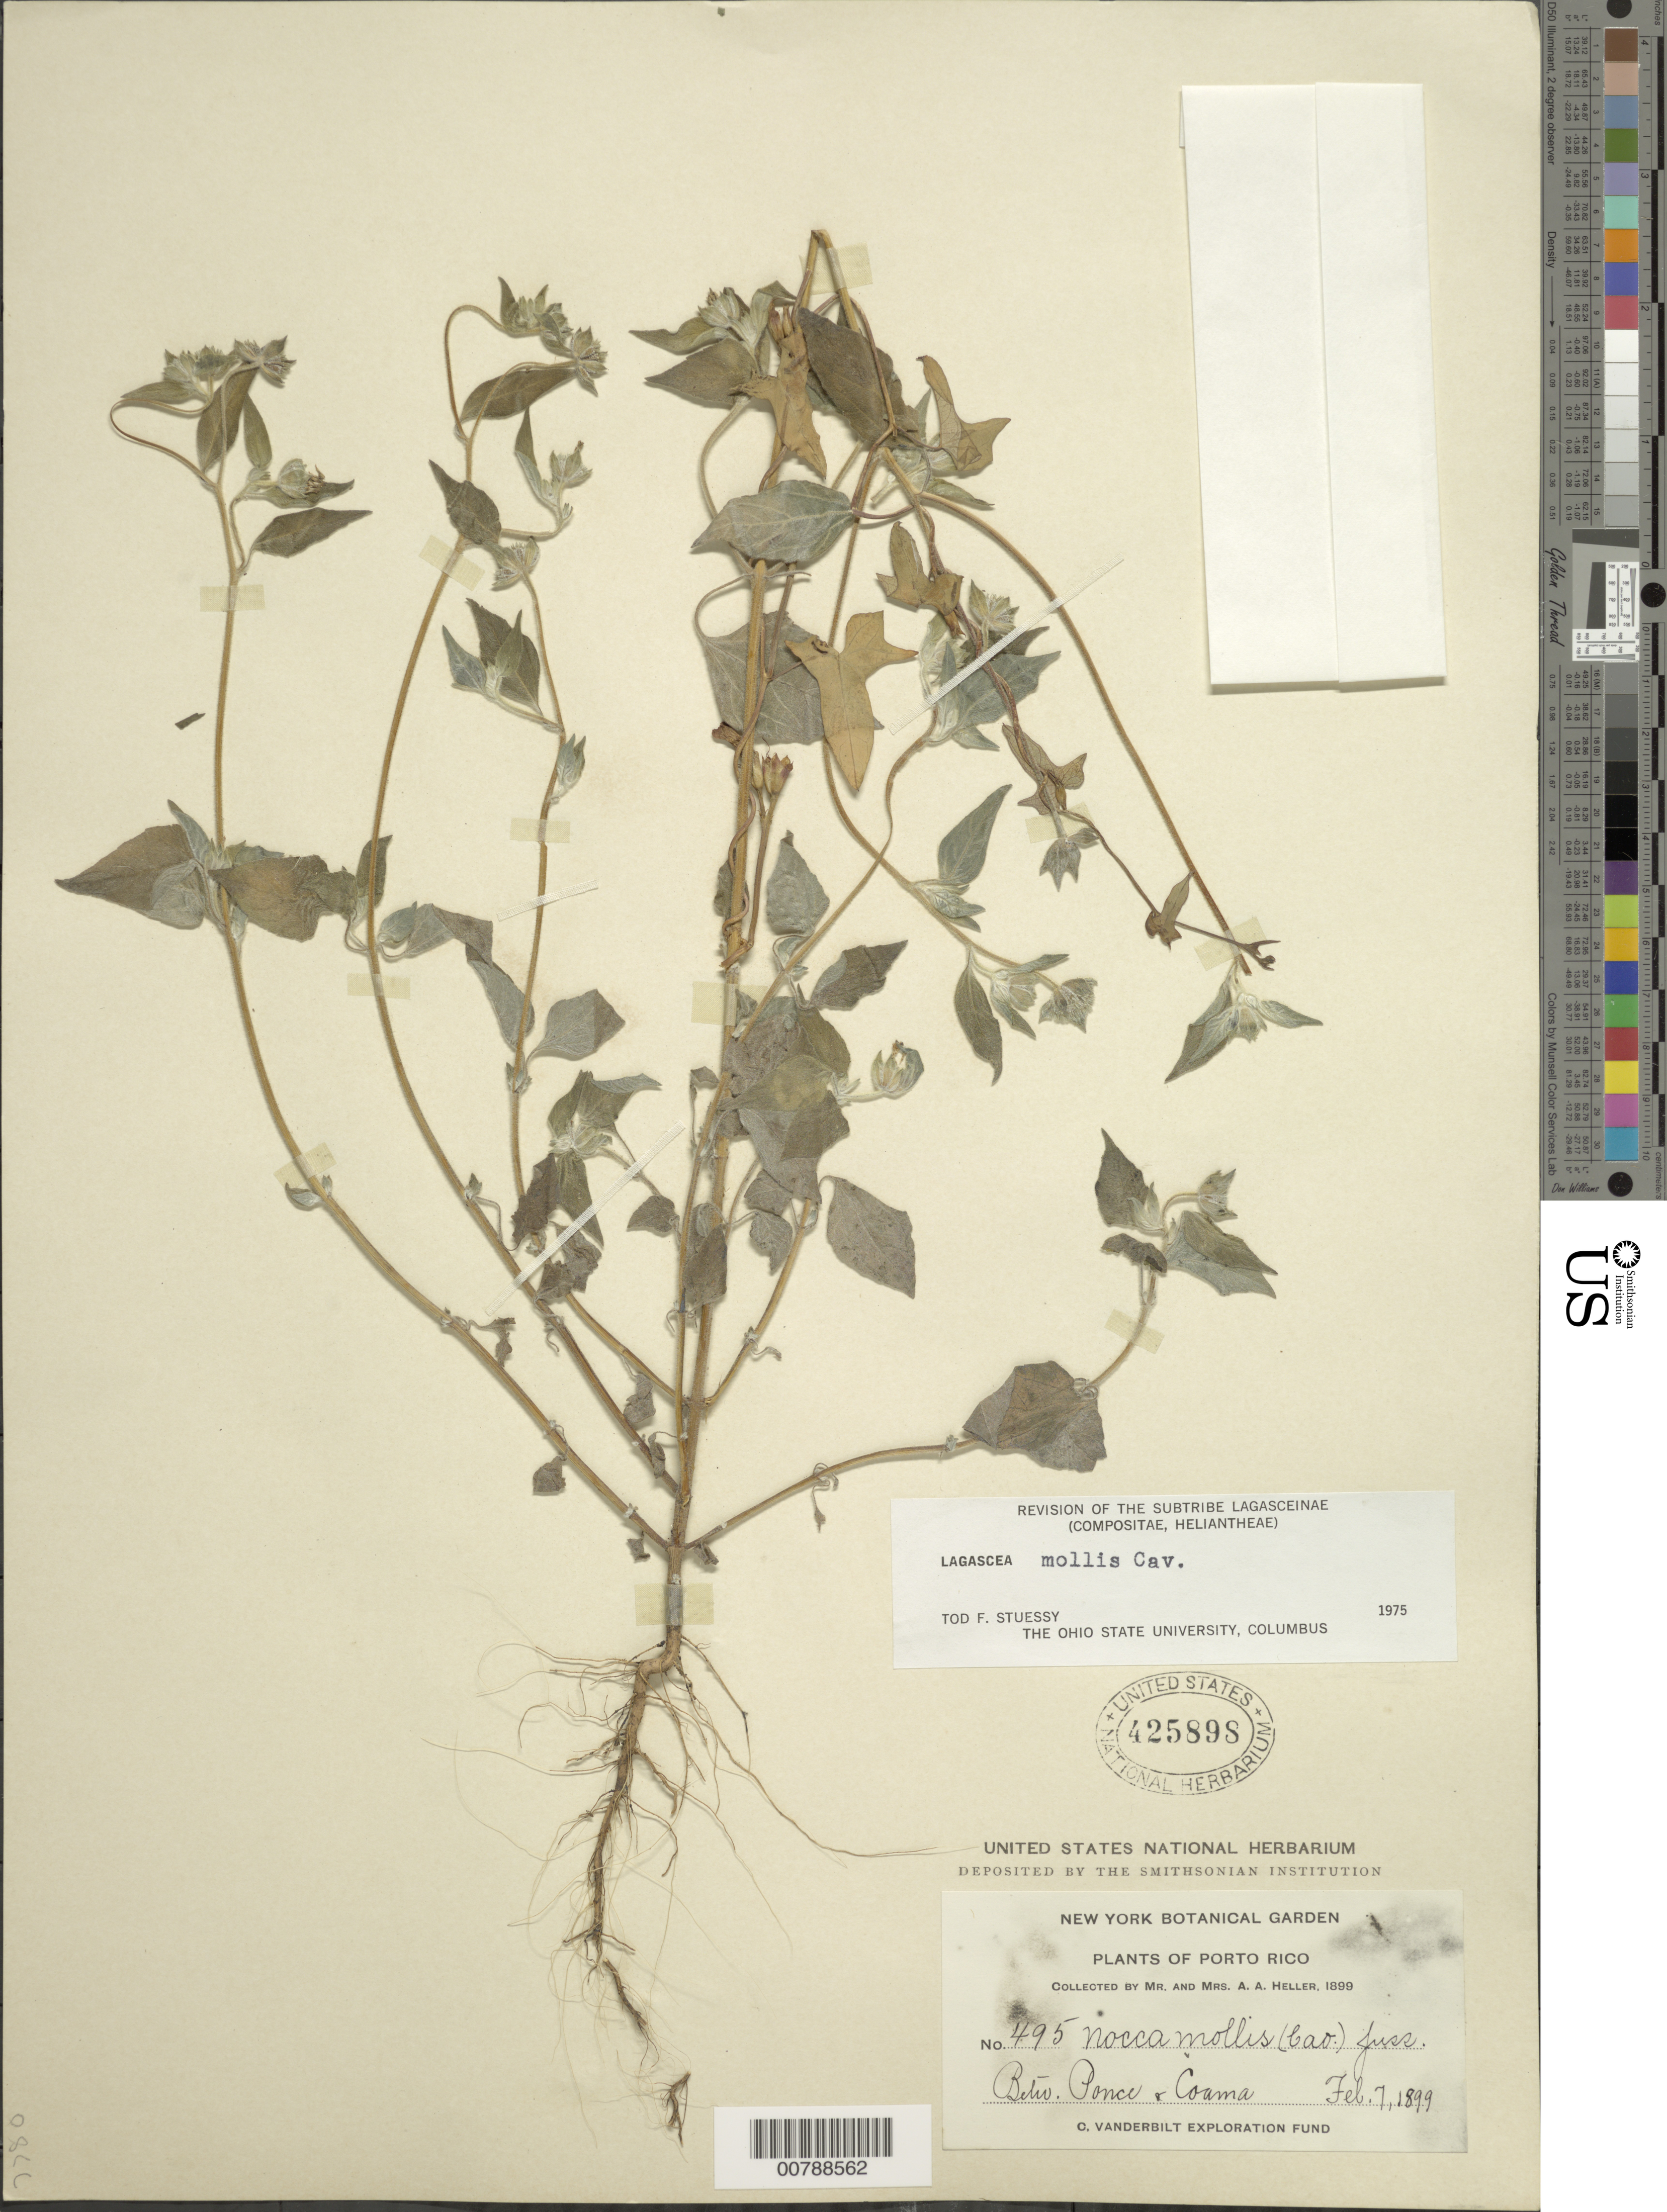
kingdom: Plantae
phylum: Tracheophyta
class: Magnoliopsida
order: Asterales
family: Asteraceae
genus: Lagascea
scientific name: Lagascea mollis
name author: Cav.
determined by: Stuessy, T. F.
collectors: A. A. Heller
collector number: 495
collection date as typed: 07 Feb 1899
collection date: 1899-02-07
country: Puerto Rico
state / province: Ponce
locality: Between Ponce and Coama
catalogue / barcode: US 425898